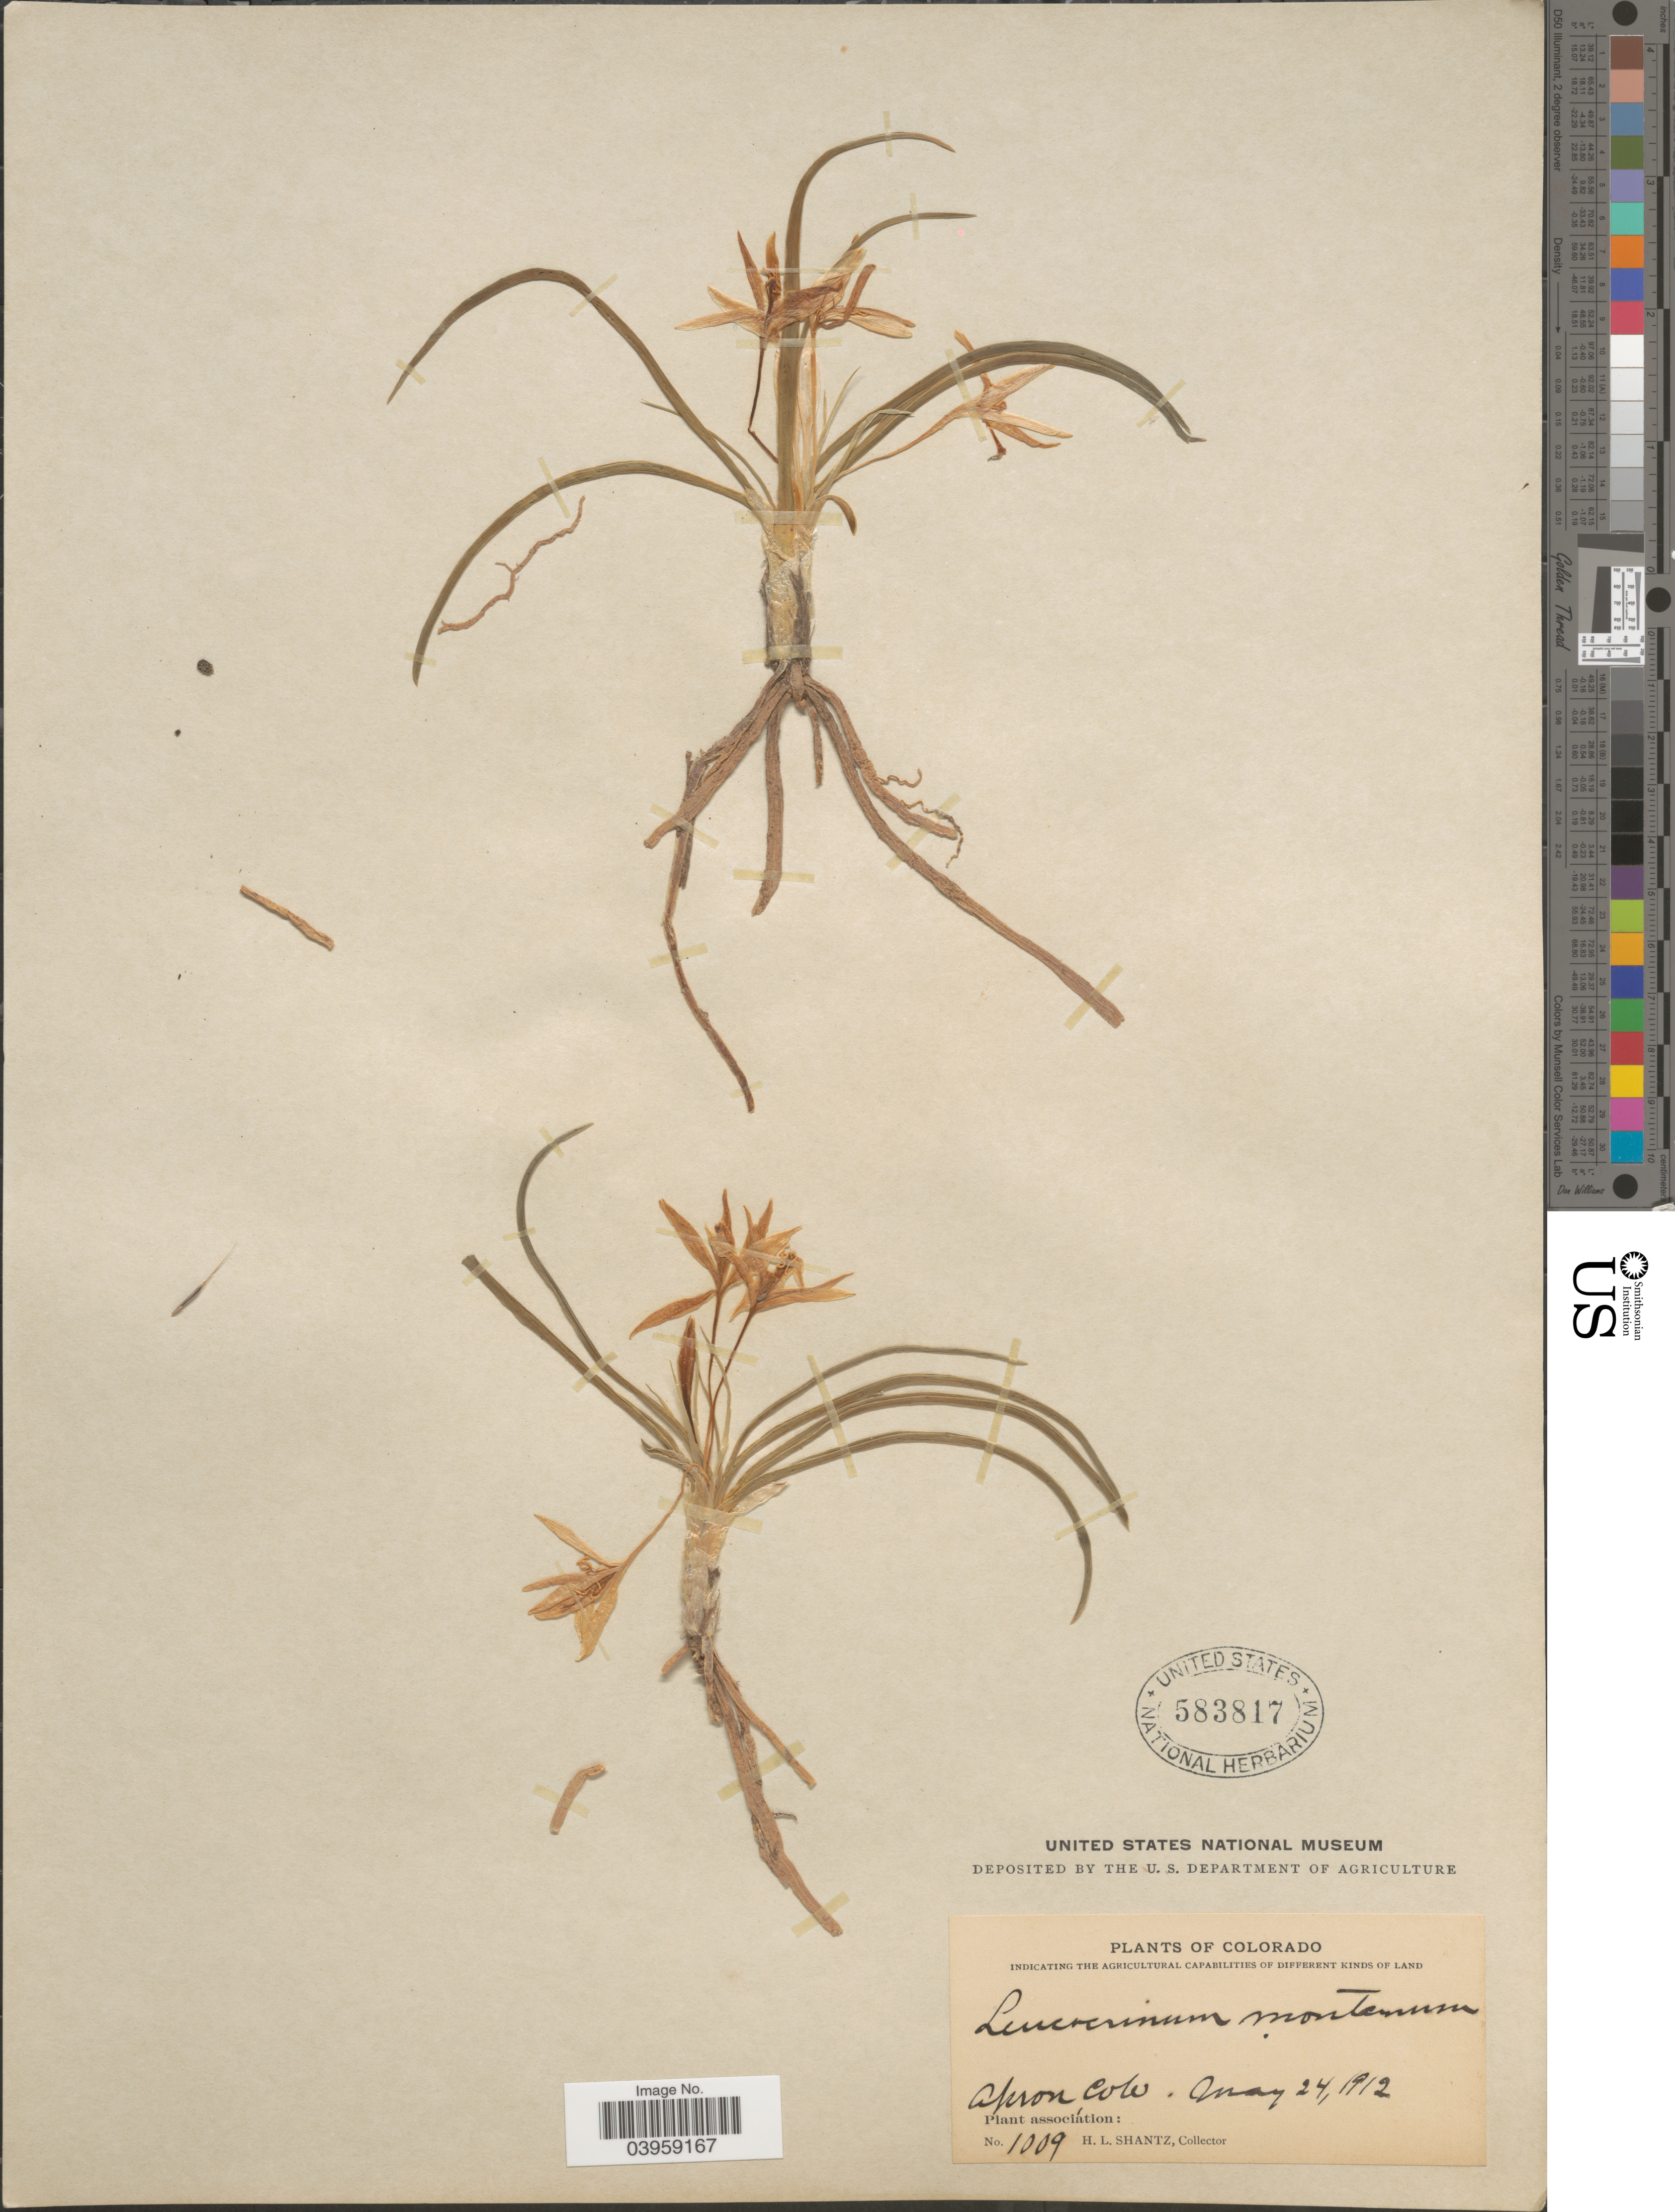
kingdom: Plantae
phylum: Tracheophyta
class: Liliopsida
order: Asparagales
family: Asparagaceae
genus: Leucocrinum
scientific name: Leucocrinum montanum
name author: Nutt.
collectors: H. Shantz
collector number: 1009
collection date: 1912-05-24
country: United States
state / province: Colorado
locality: Akron Colo.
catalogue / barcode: US 583817